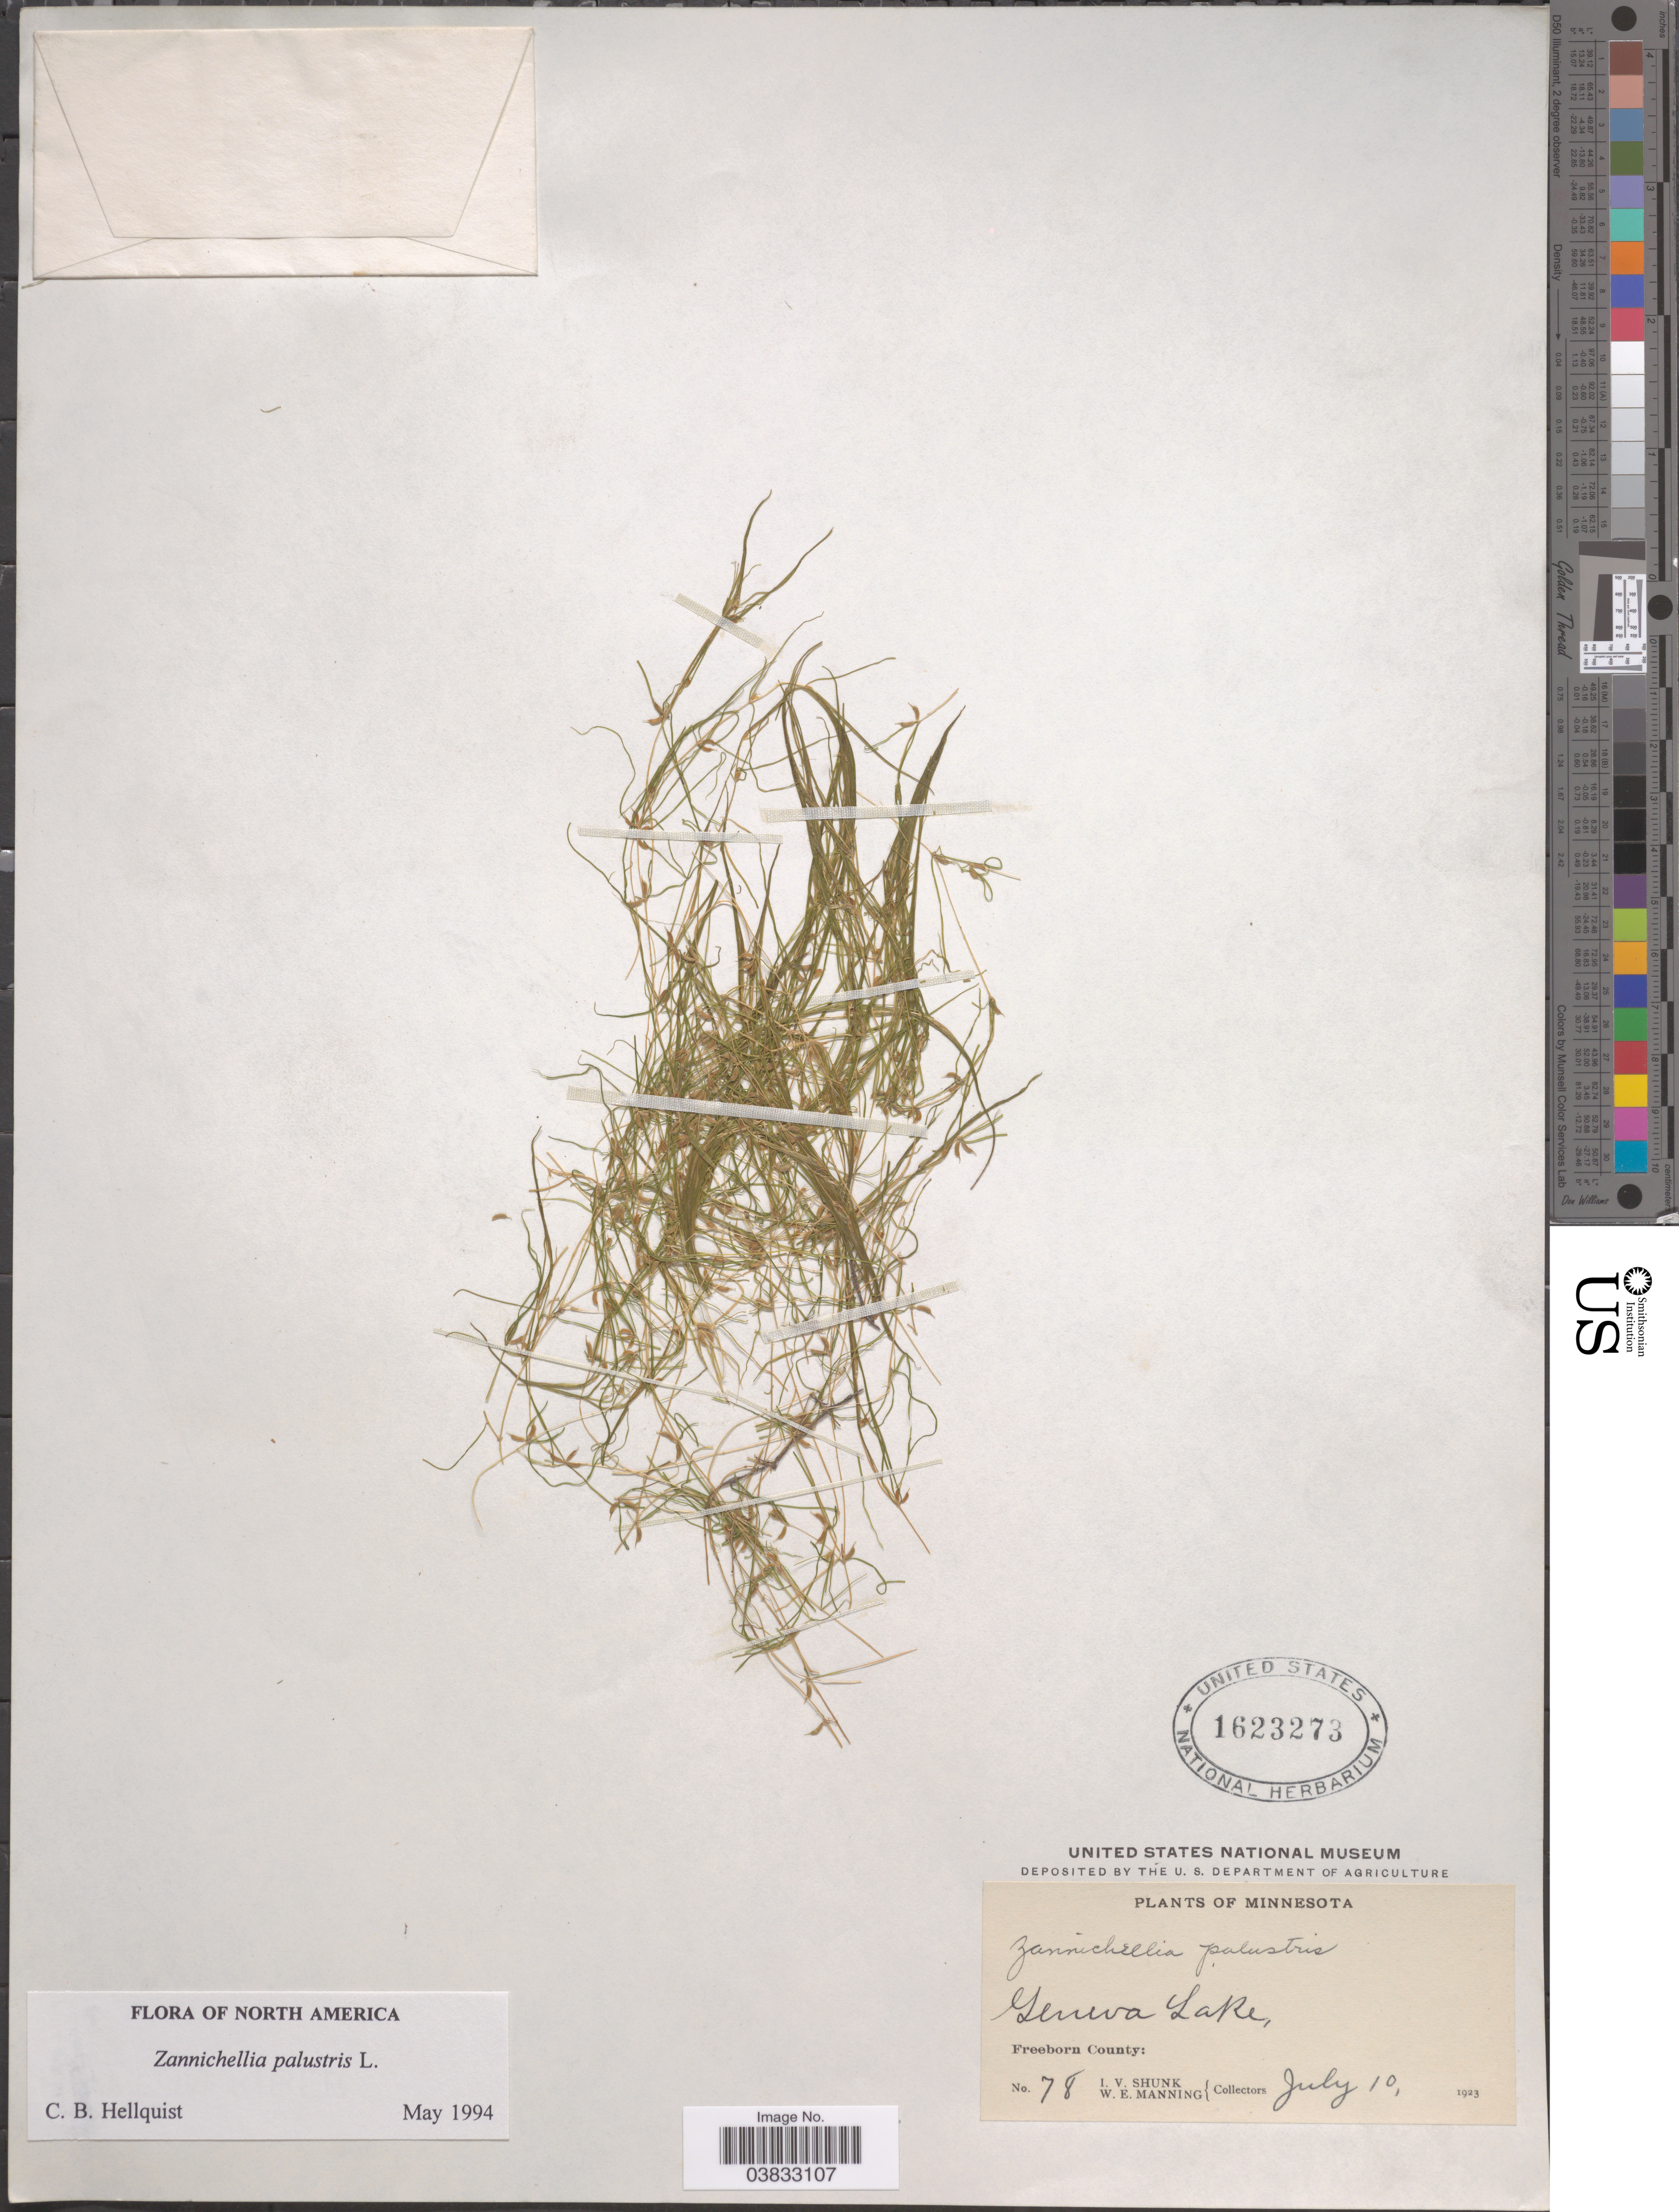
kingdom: Plantae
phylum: Tracheophyta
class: Liliopsida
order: Alismatales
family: Potamogetonaceae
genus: Zannichellia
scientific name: Zannichellia palustris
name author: L.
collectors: I. Shunk & W. Manning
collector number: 78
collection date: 1923-07-10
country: United States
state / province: Minnesota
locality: Geneva Lake, Freeborn County.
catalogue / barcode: US 1623273